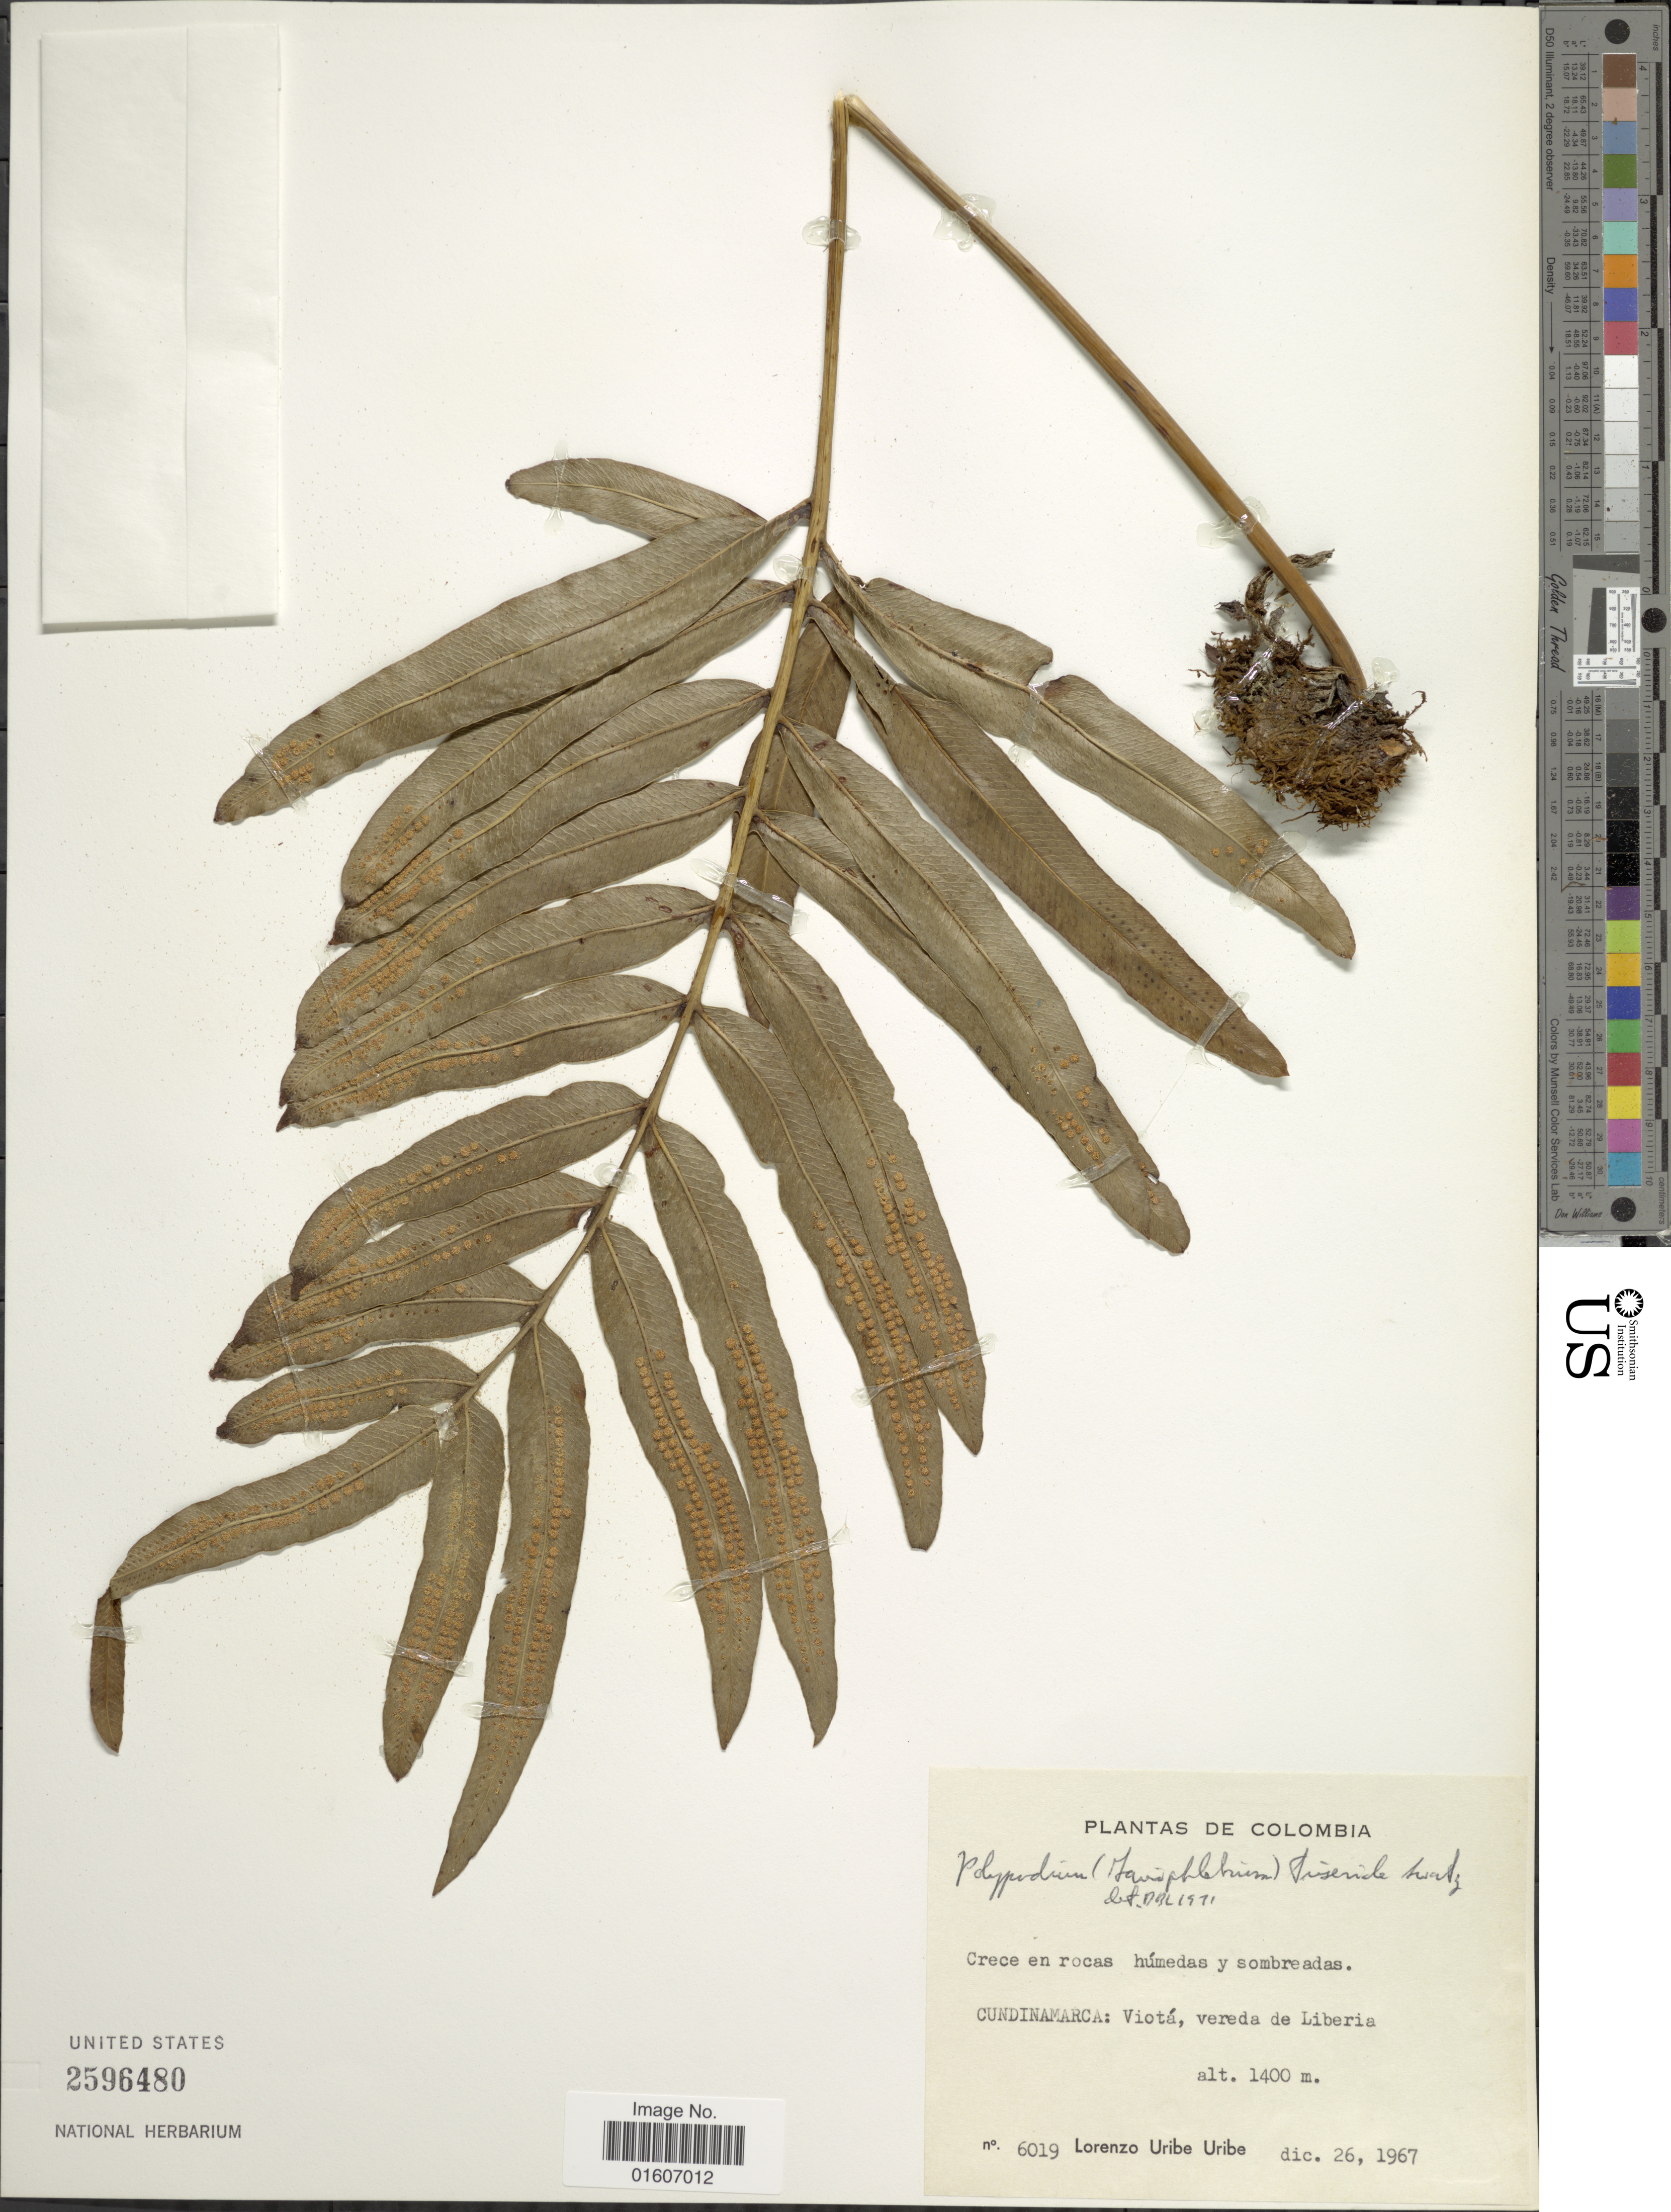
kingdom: Plantae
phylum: Tracheophyta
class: Polypodiopsida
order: Polypodiales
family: Polypodiaceae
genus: Serpocaulon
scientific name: Serpocaulon triseriale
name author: (Sw.) A.R. Sm.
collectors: L. Uribe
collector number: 6019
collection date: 1967-12-26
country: Colombia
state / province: Cundinamarca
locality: Viotá, vereda de Liberia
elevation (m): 1400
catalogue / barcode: US 2596480